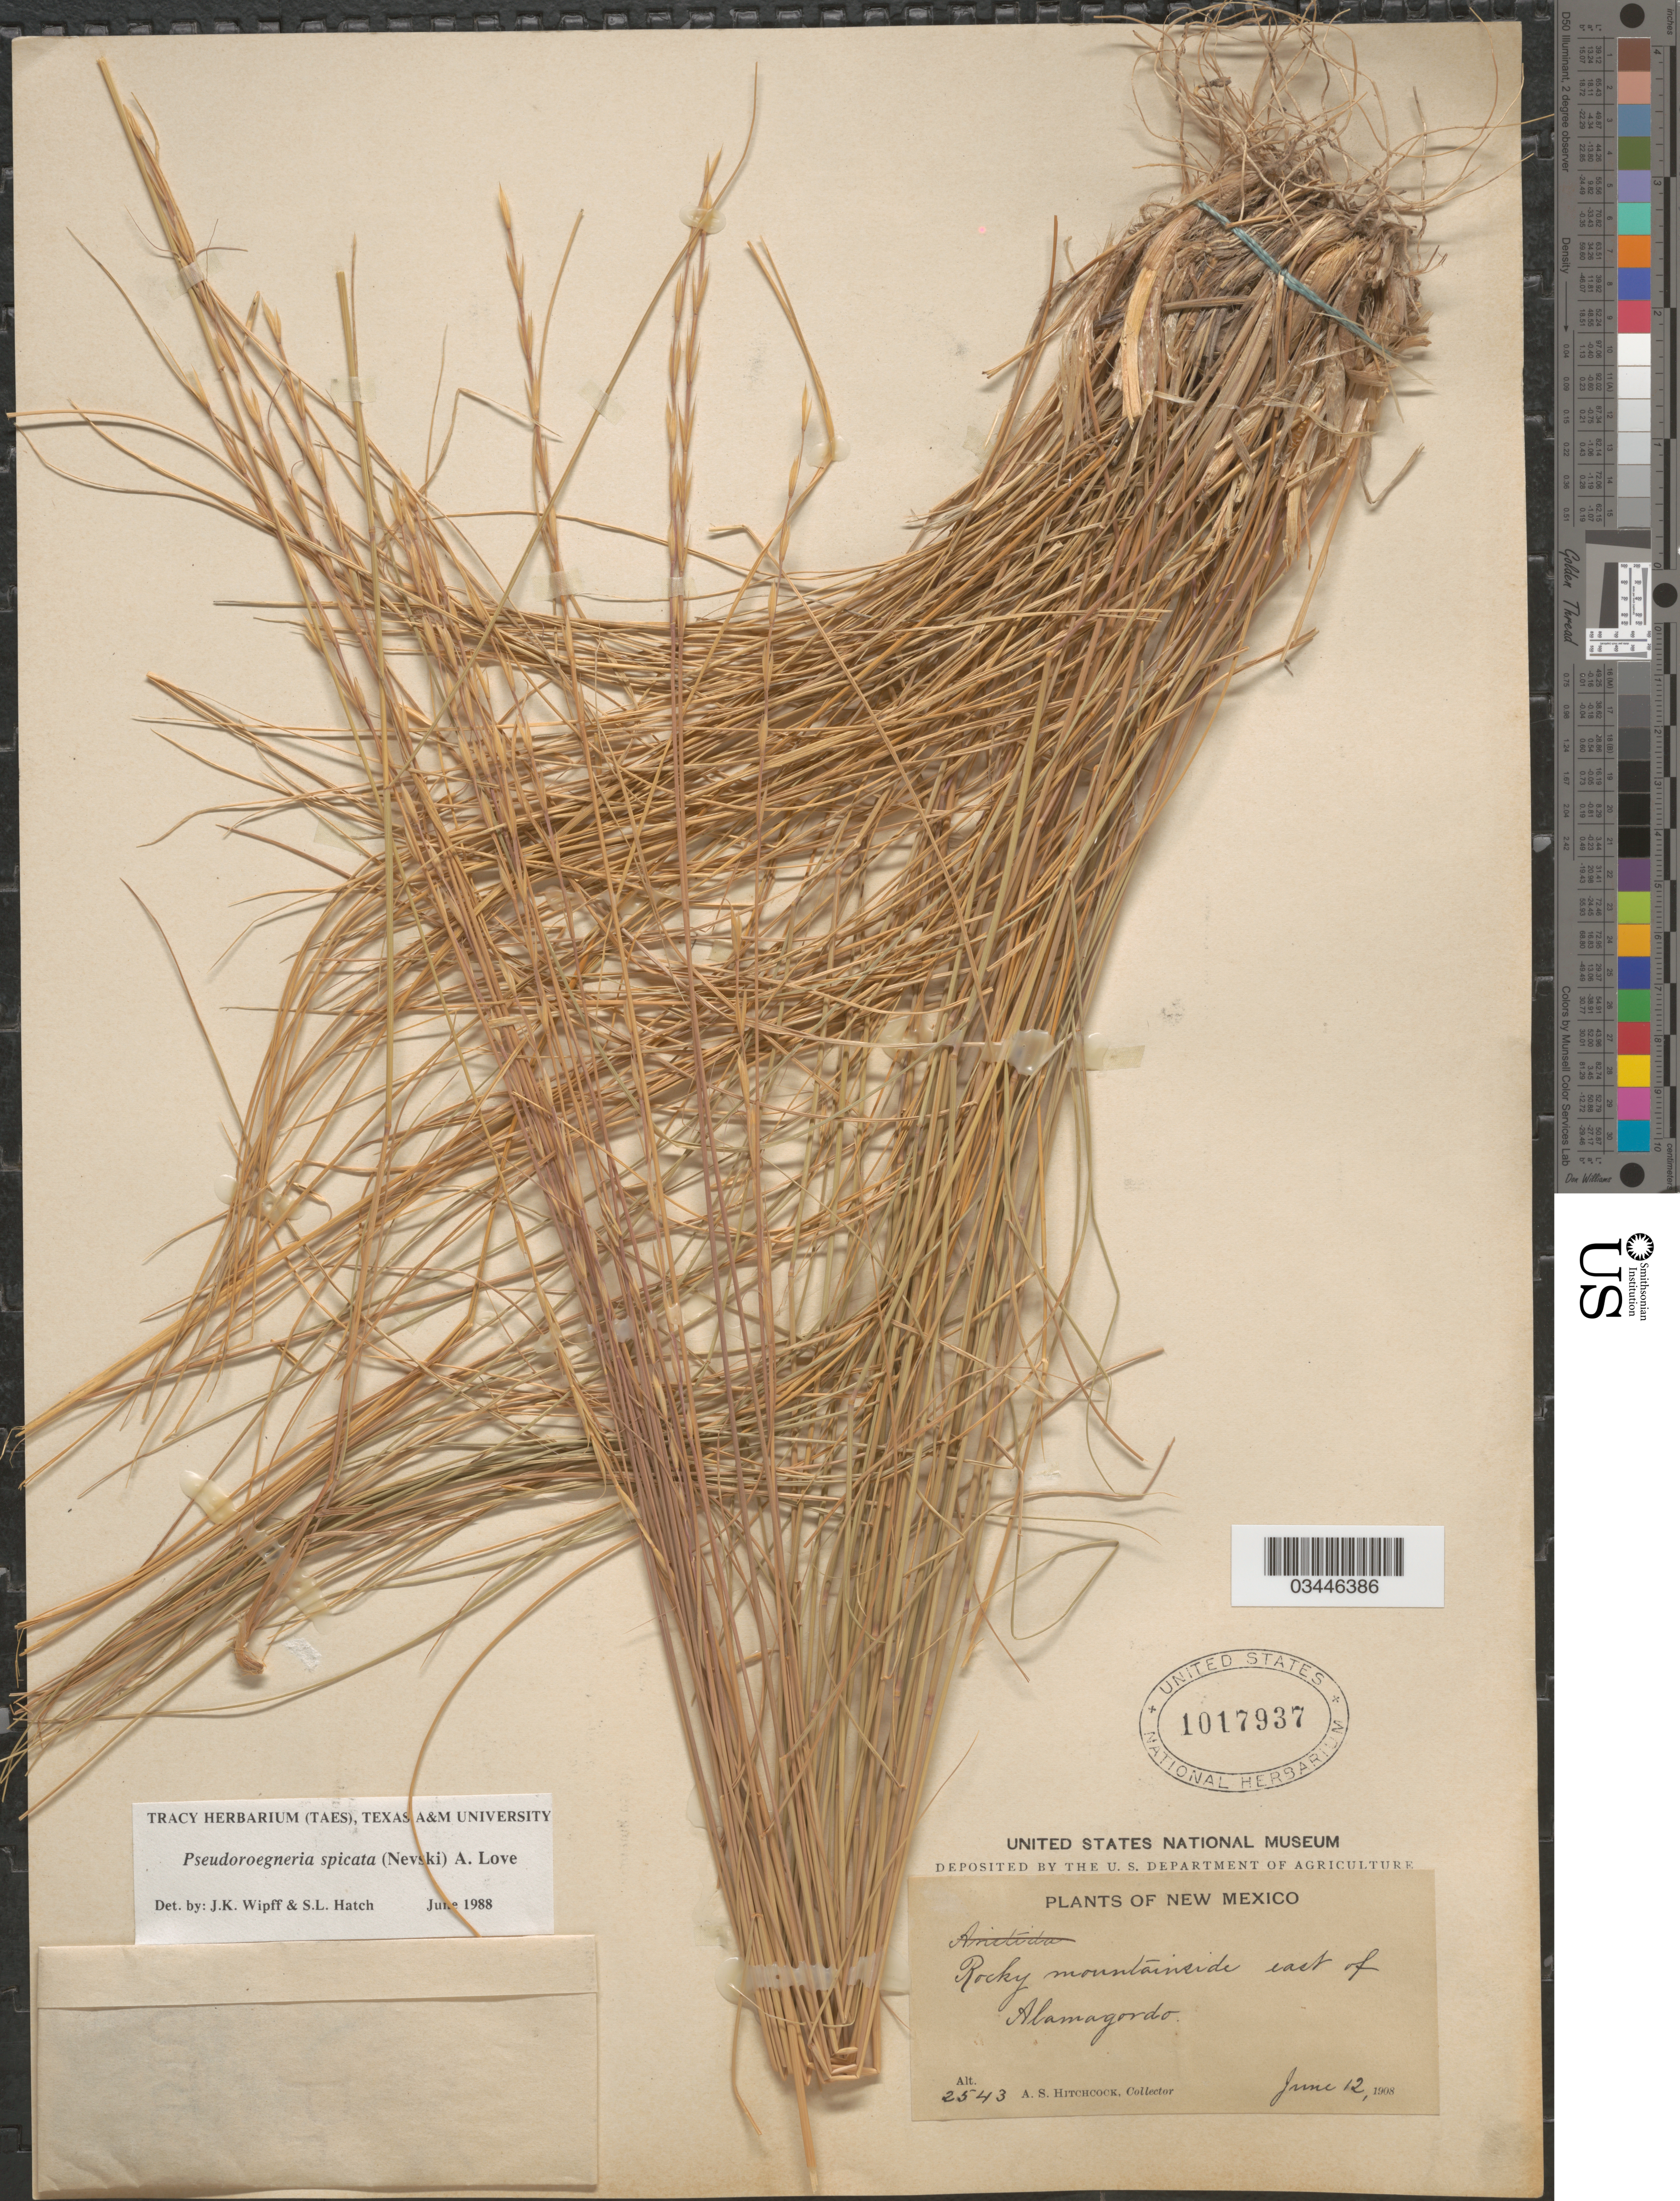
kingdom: Plantae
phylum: Tracheophyta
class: Liliopsida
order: Poales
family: Poaceae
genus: Pseudoroegneria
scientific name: Pseudoroegneria spicata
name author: (Pursh) Á. Löve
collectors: A. S. Hitchcock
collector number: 2543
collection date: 1908-06-12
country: United States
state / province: New Mexico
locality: Rocky mountainside east of Alamagordo.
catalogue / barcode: US 1017937